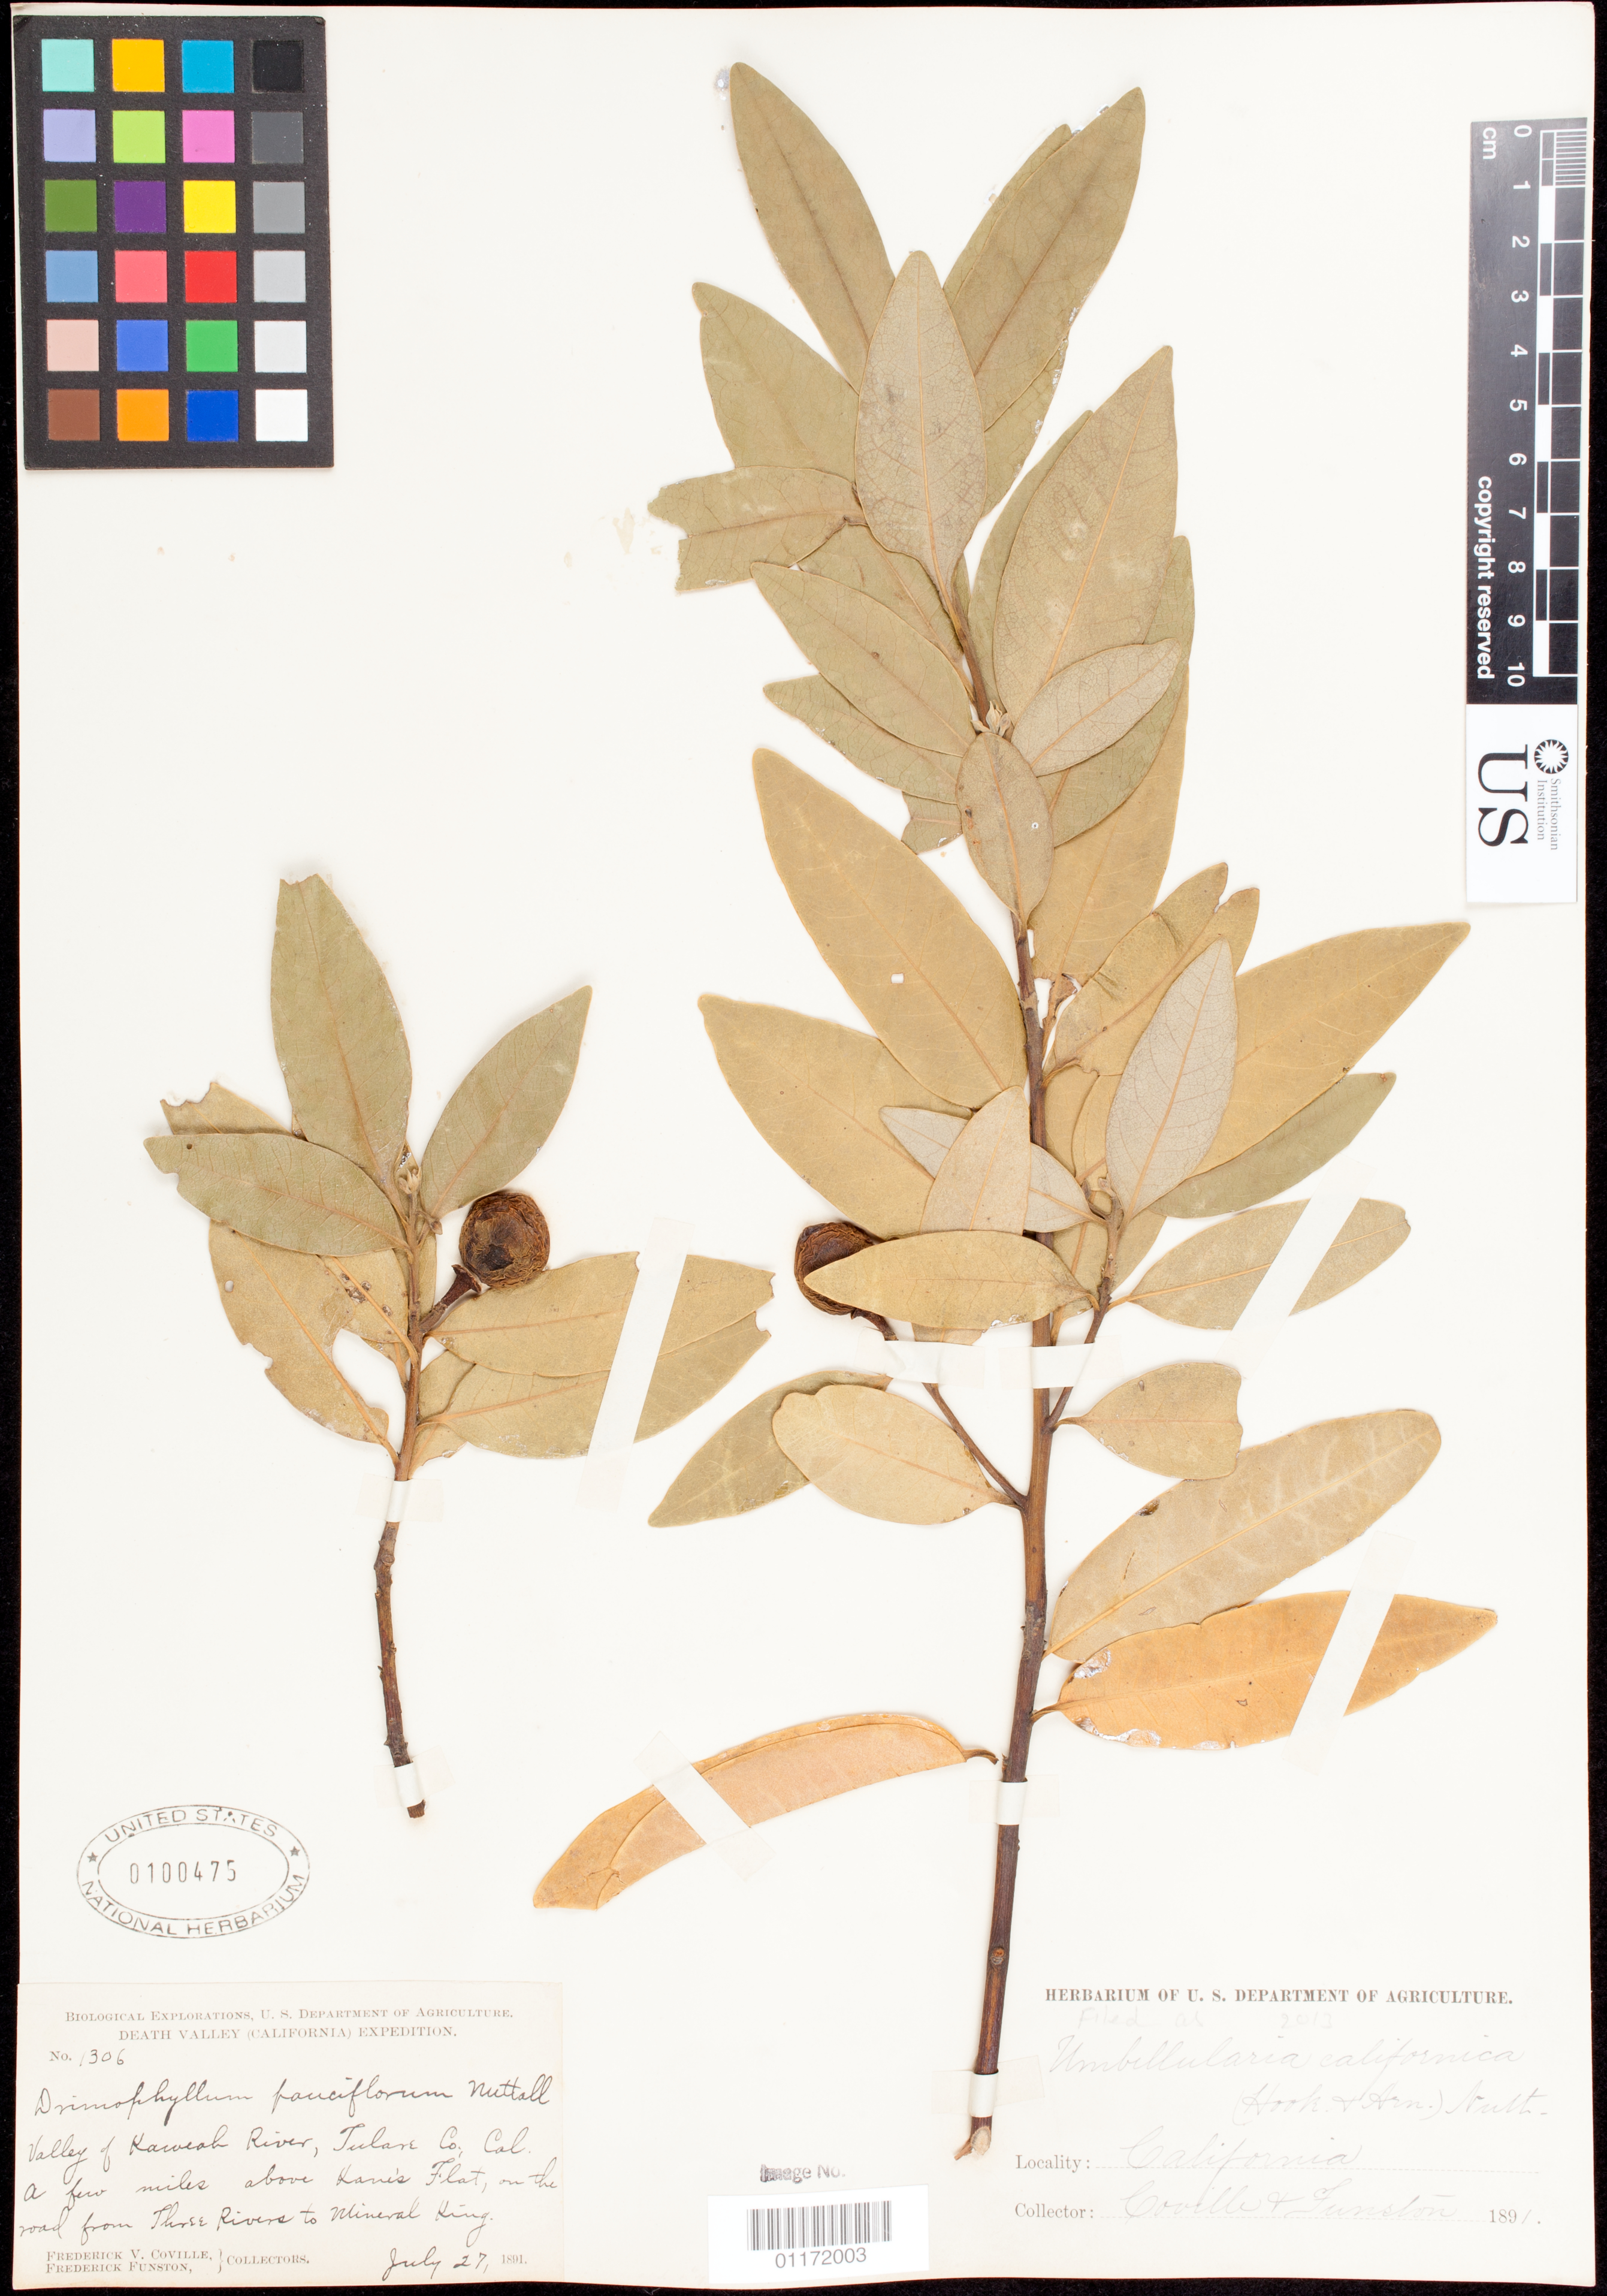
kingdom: Plantae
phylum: Tracheophyta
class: Magnoliopsida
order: Laurales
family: Lauraceae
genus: Umbellularia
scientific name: Umbellularia californica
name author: (Hook. & Arn.) Nutt.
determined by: Strong, M. T., (US), Smithsonian Institution - National Museum of Natural History (UNITED STATES)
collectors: F. V. Coville & F. Funston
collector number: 1306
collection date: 1891-07-27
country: United States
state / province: California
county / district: Tulare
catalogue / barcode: US 100475